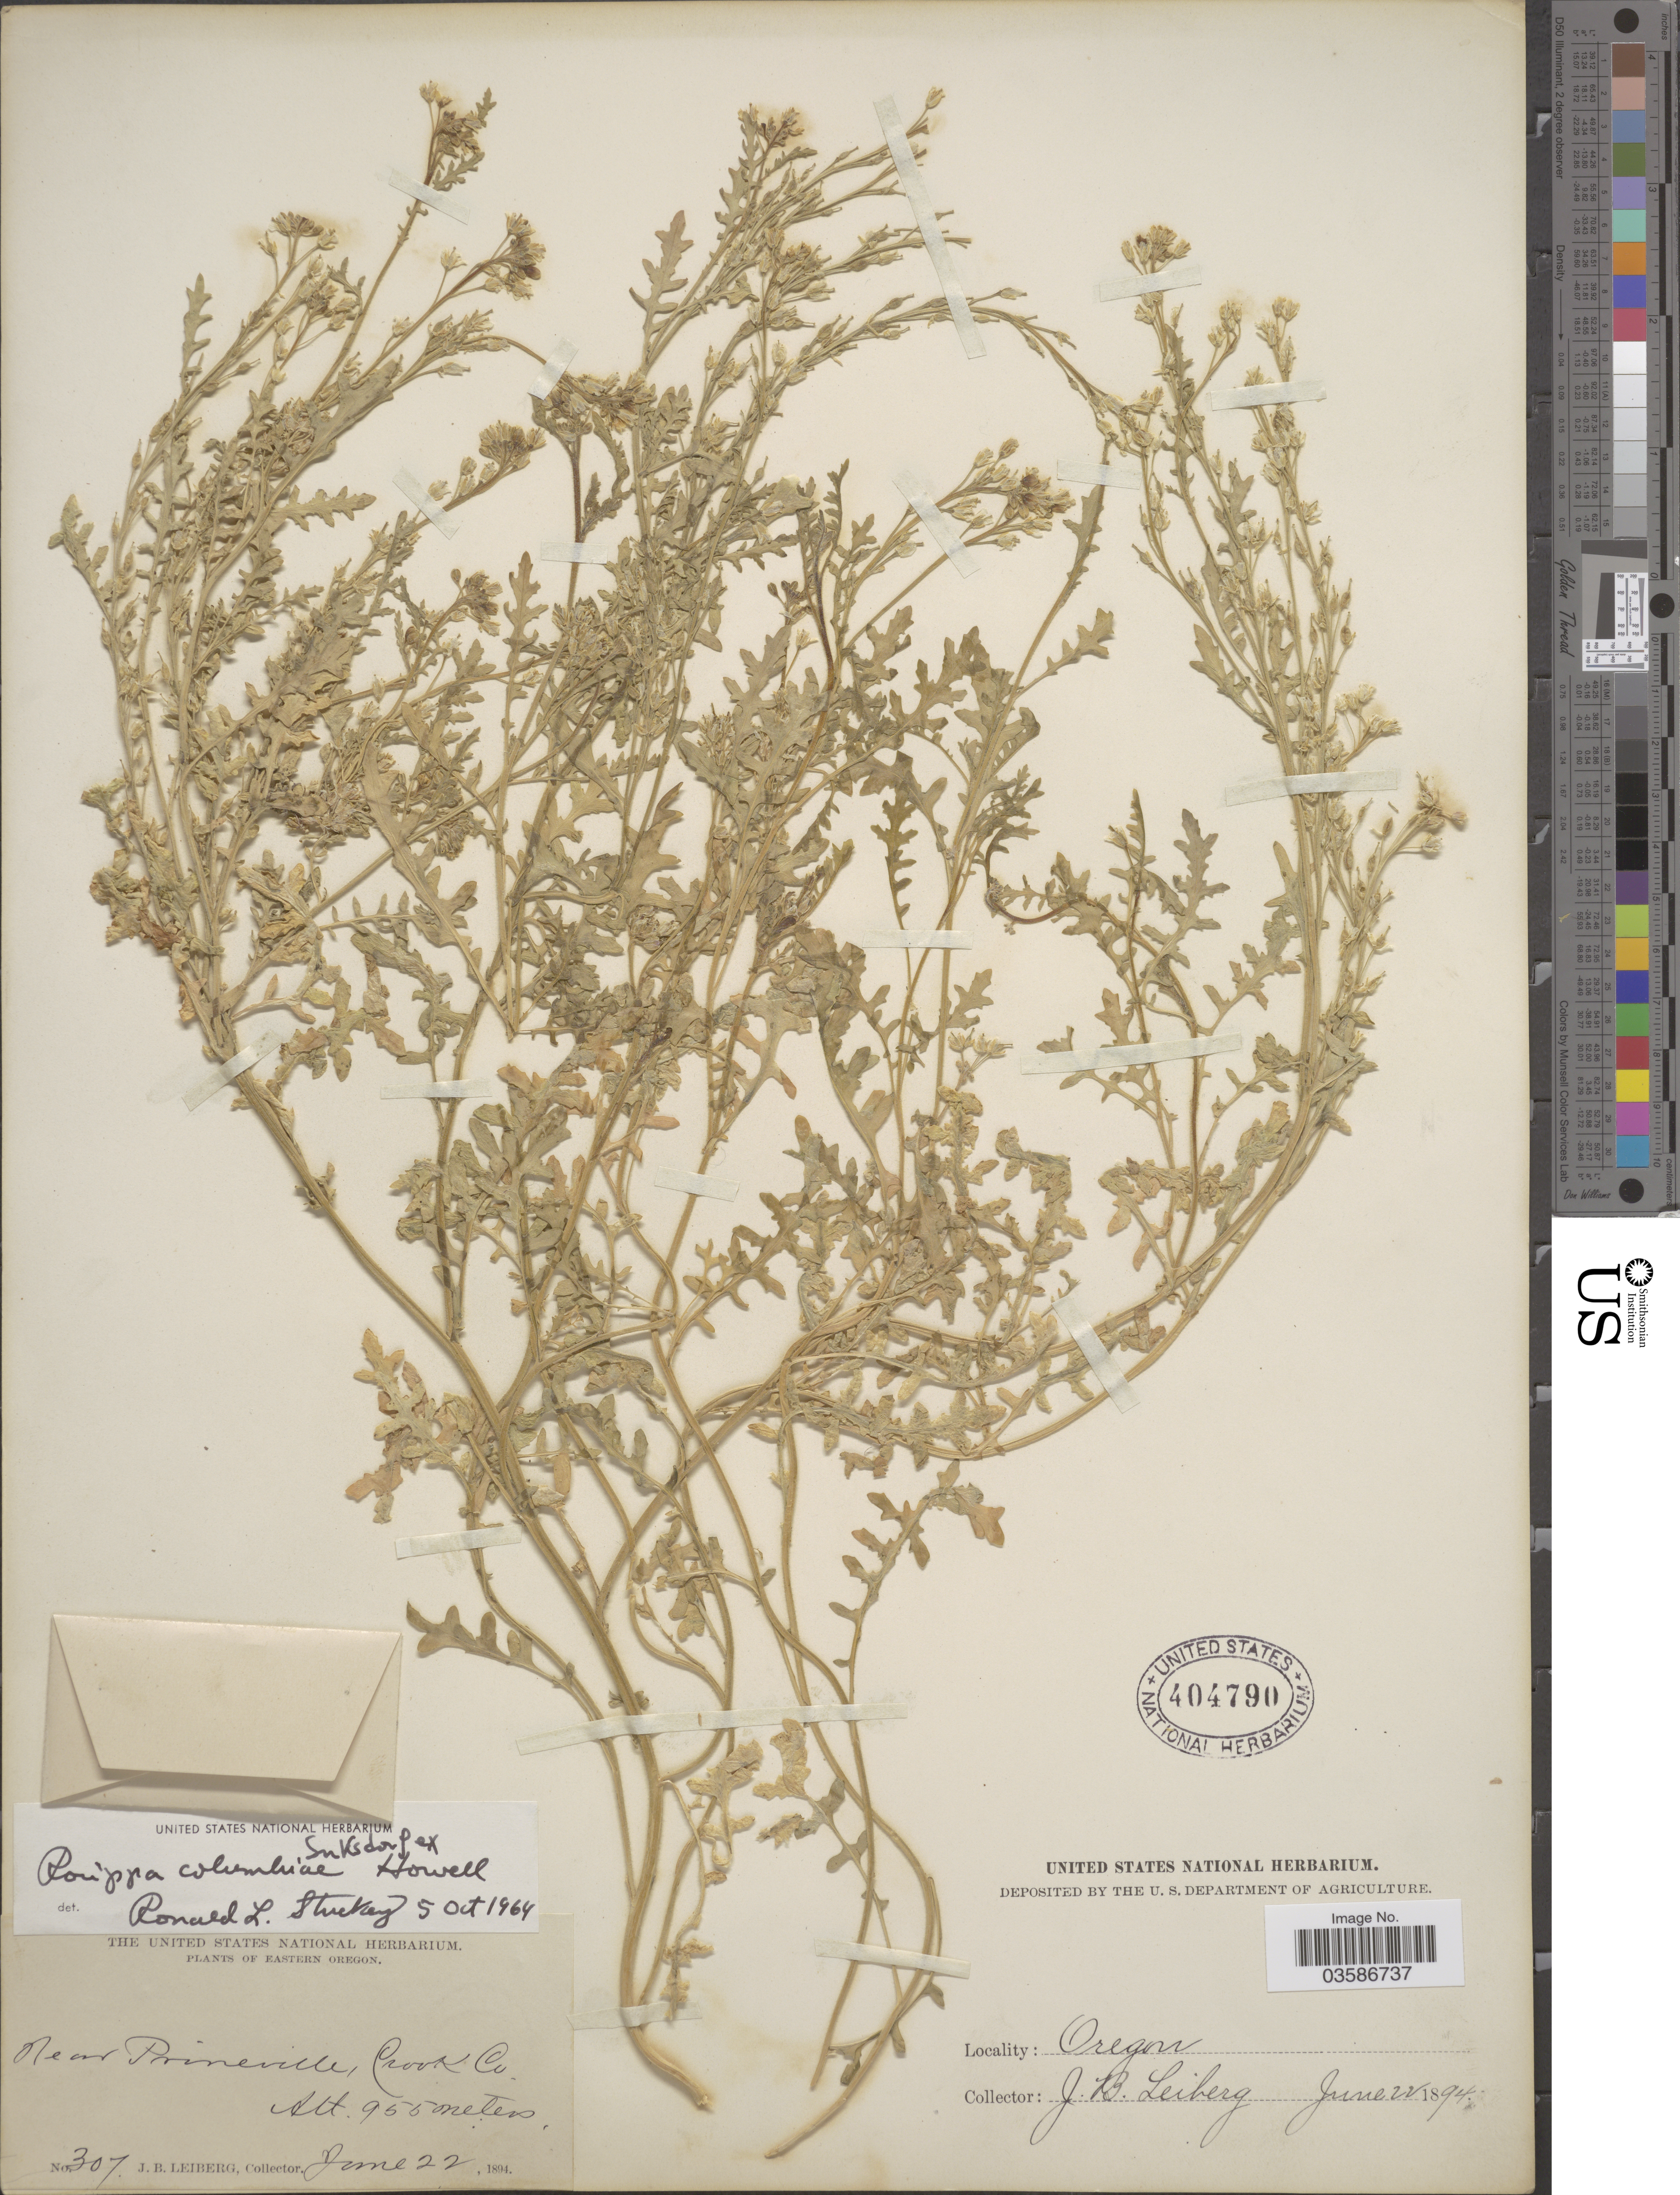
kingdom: Plantae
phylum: Tracheophyta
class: Magnoliopsida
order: Brassicales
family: Brassicaceae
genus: Rorippa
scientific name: Rorippa columbiae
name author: (Suksd. ex B.L. Rob.) Howell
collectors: J. B. Leiberg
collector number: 307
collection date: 1894-06-22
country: United States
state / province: Oregon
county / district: Crook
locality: Eastern Oregon. Near Prineville, Crook Co.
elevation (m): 955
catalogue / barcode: US 404790